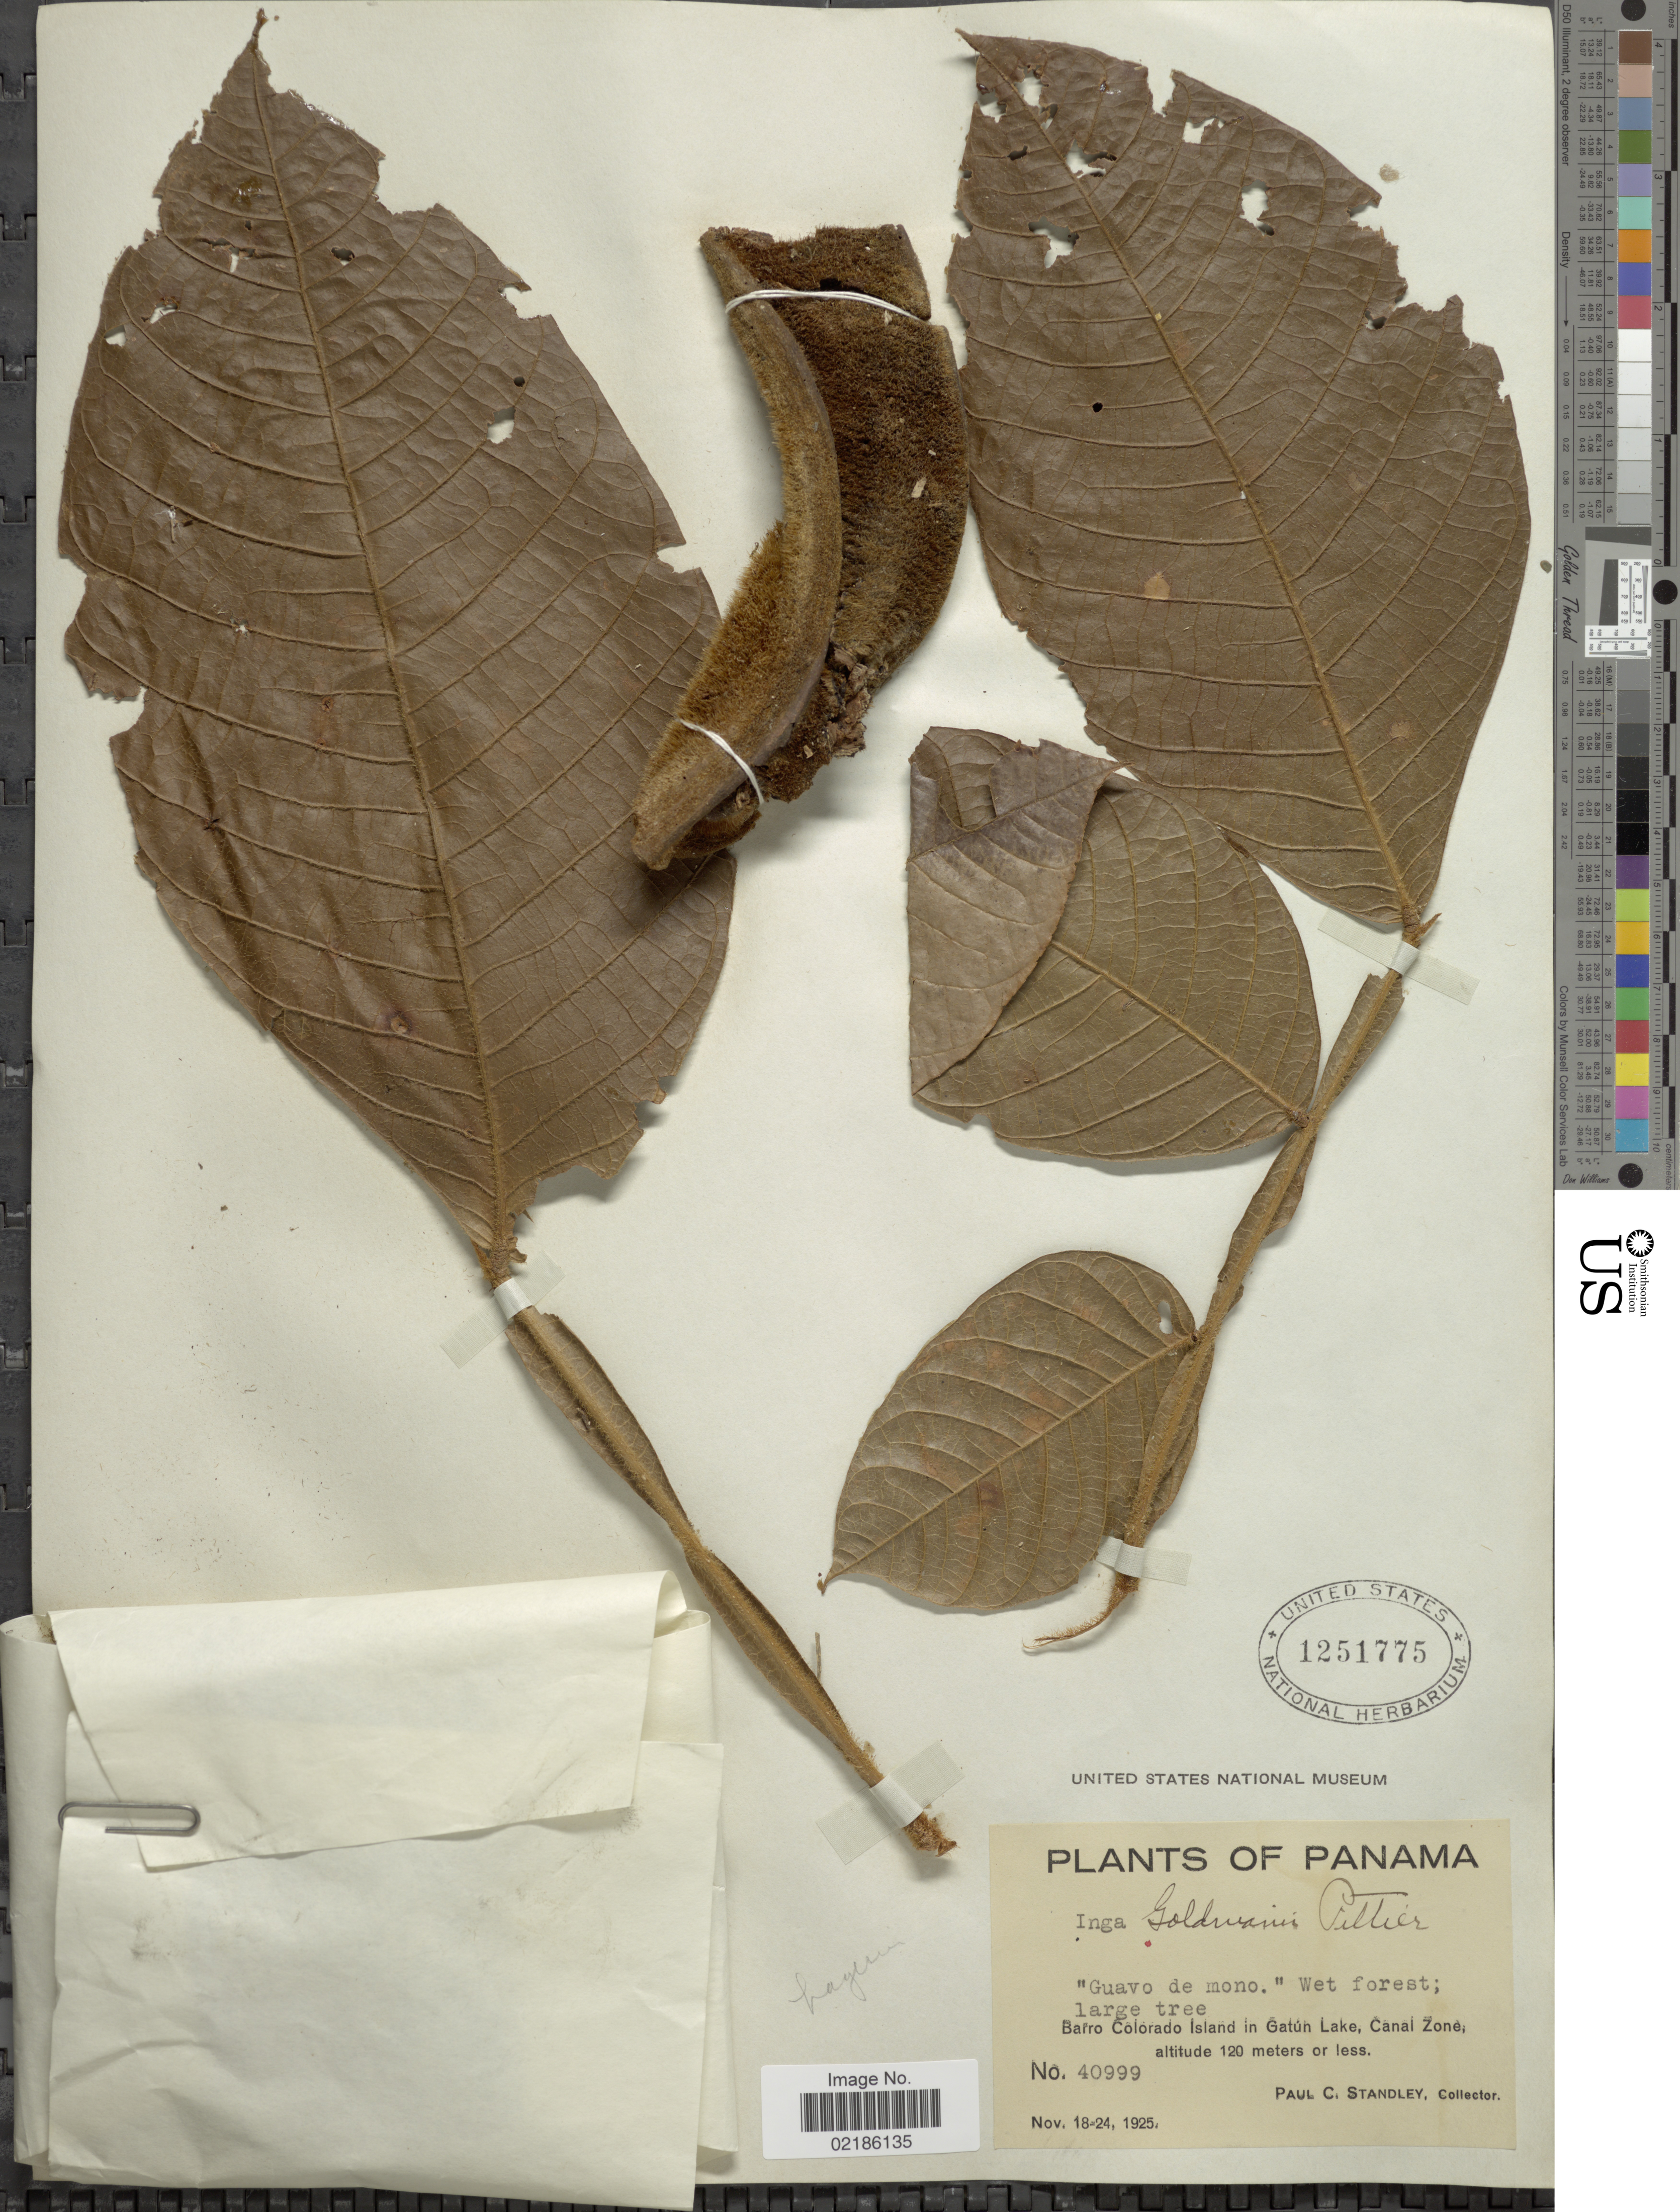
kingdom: Plantae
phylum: Tracheophyta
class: Magnoliopsida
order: Fabales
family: Fabaceae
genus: Inga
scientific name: Inga goldmanii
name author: Pittier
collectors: P. C. Standley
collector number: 40999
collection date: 1925-11-18/1925-11-24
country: Panama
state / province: Panamá Oeste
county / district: Canal Zone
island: Barro Colorado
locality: Barro Colorado Island in Gatun Lake, Canal Zone.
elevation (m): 120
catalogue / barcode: US 1251775